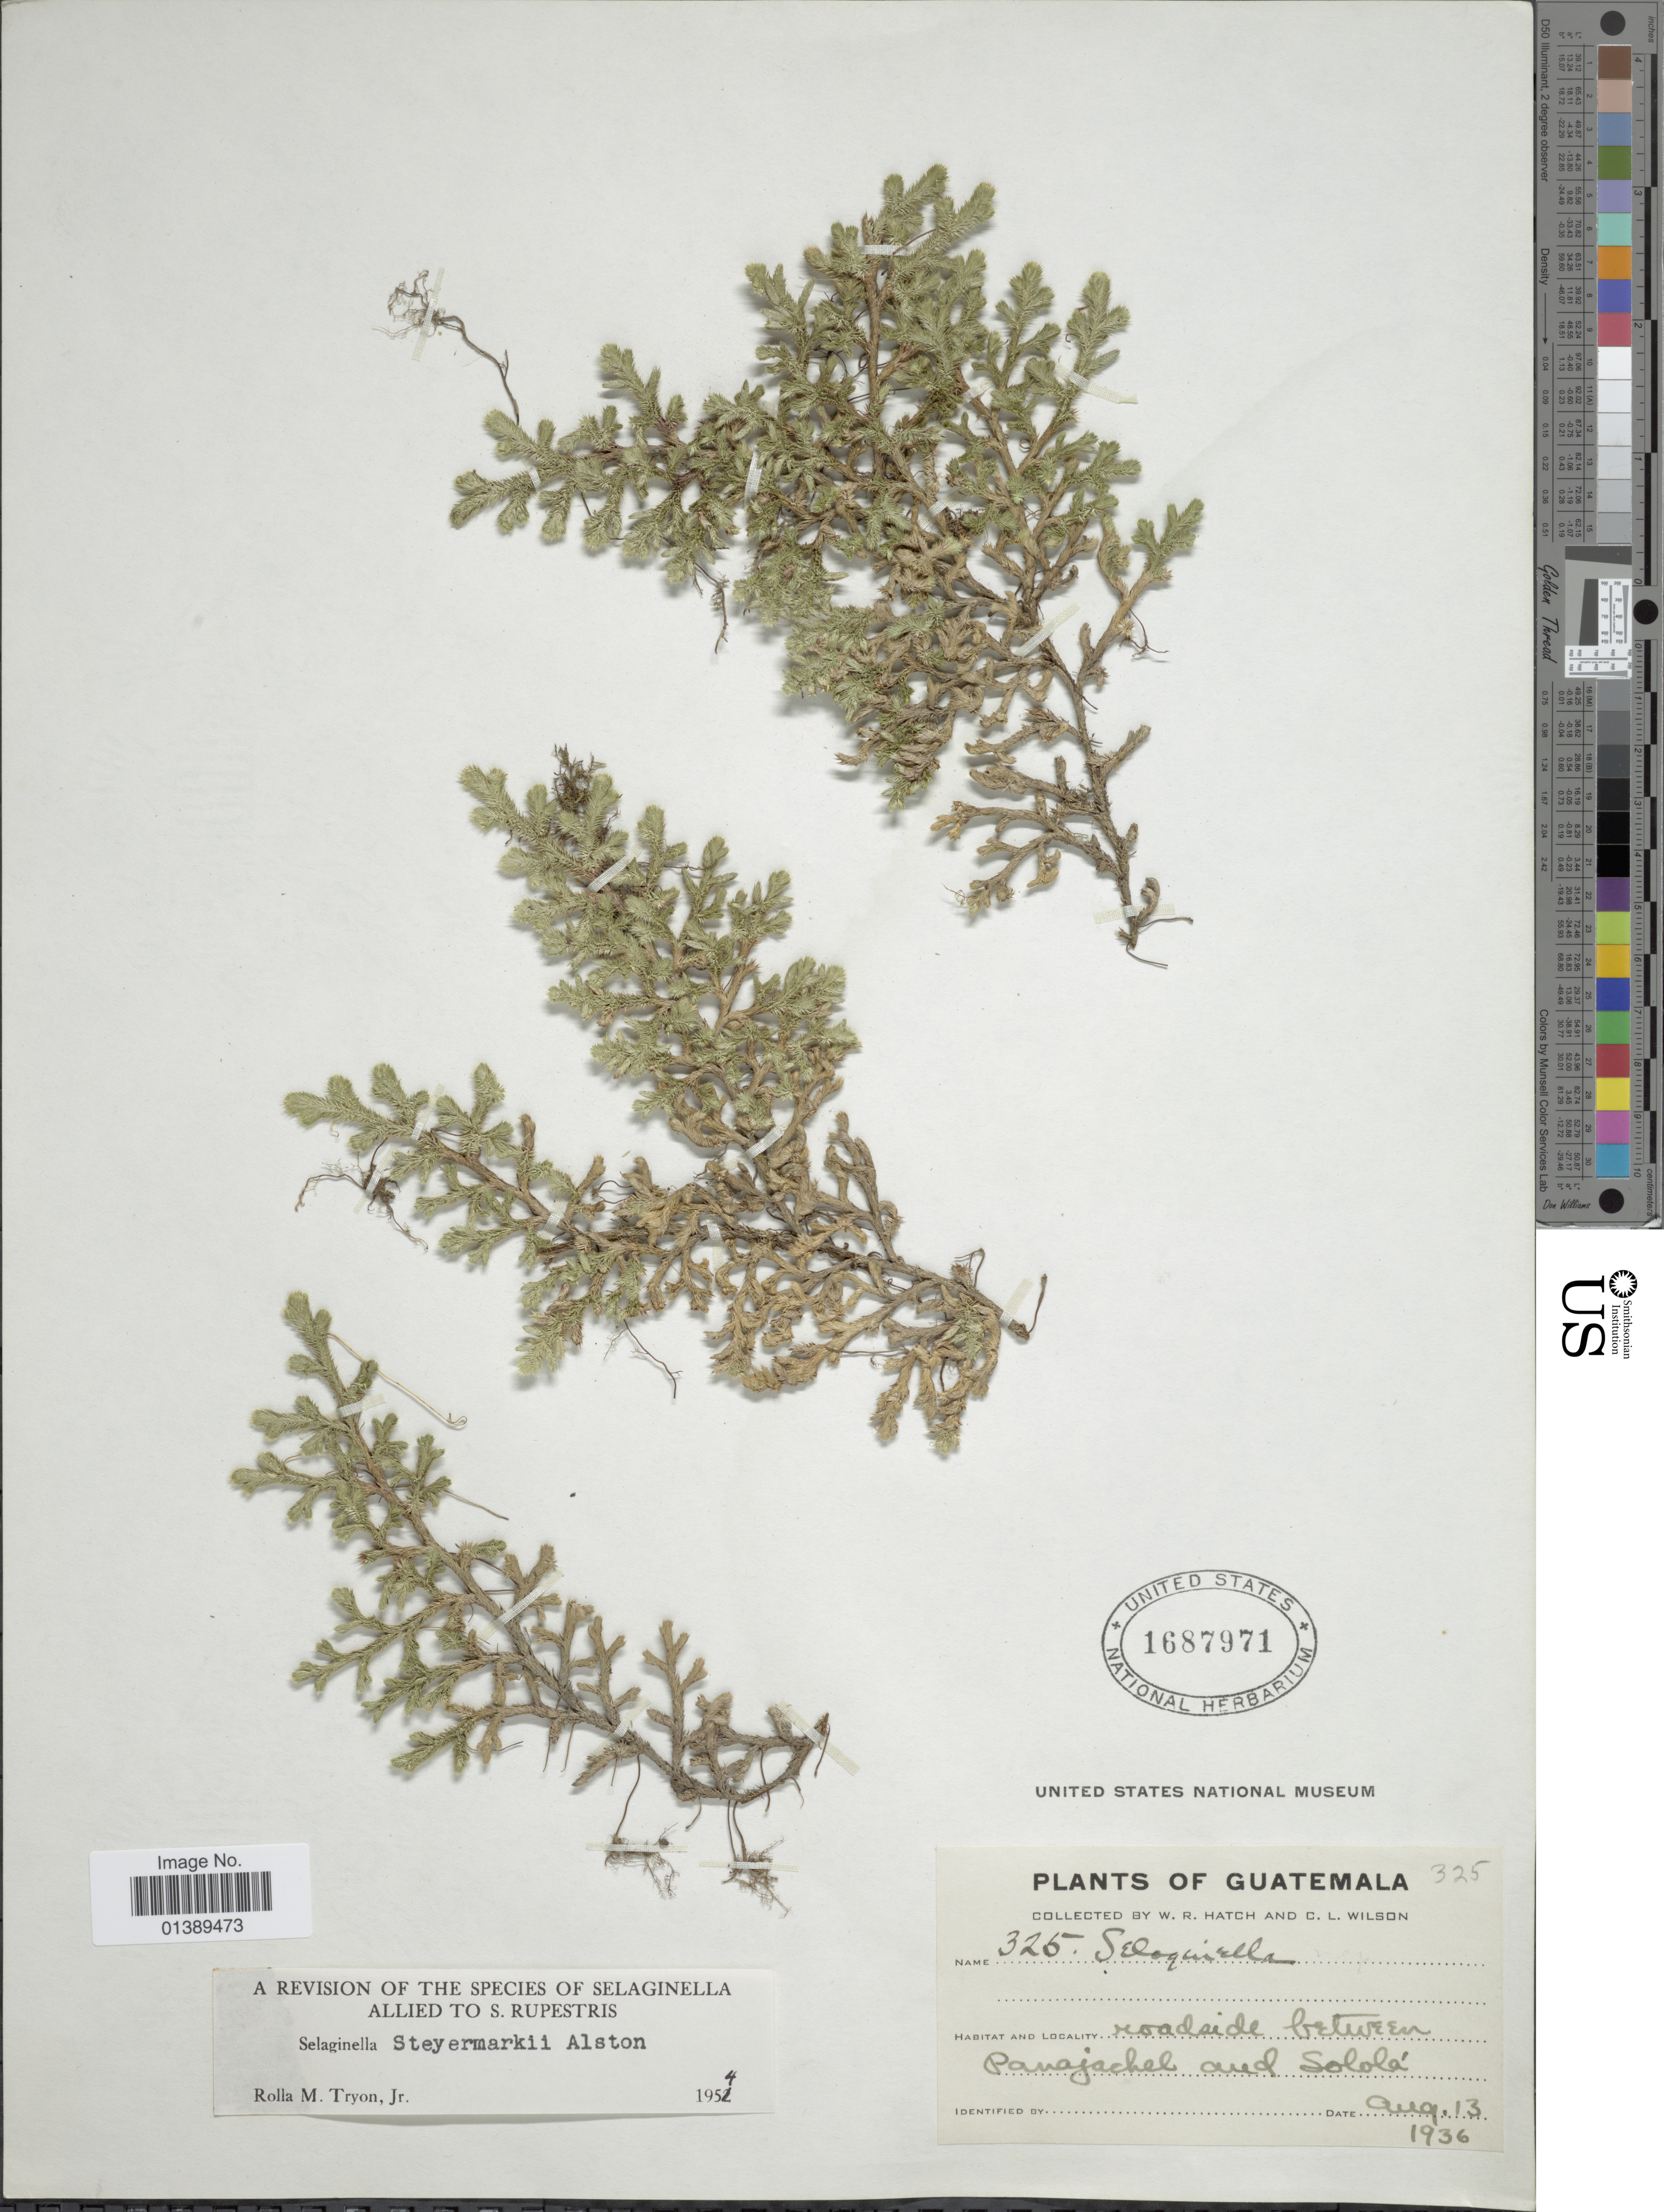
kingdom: Plantae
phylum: Tracheophyta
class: Lycopodiopsida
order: Selaginellales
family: Selaginellaceae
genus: Selaginella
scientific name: Selaginella steyermarkii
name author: Alston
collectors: W. Hatch & C. L. Wilson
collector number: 325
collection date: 1936-08-13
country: Guatemala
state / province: Sololá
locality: Panajachel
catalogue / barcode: US 1687971